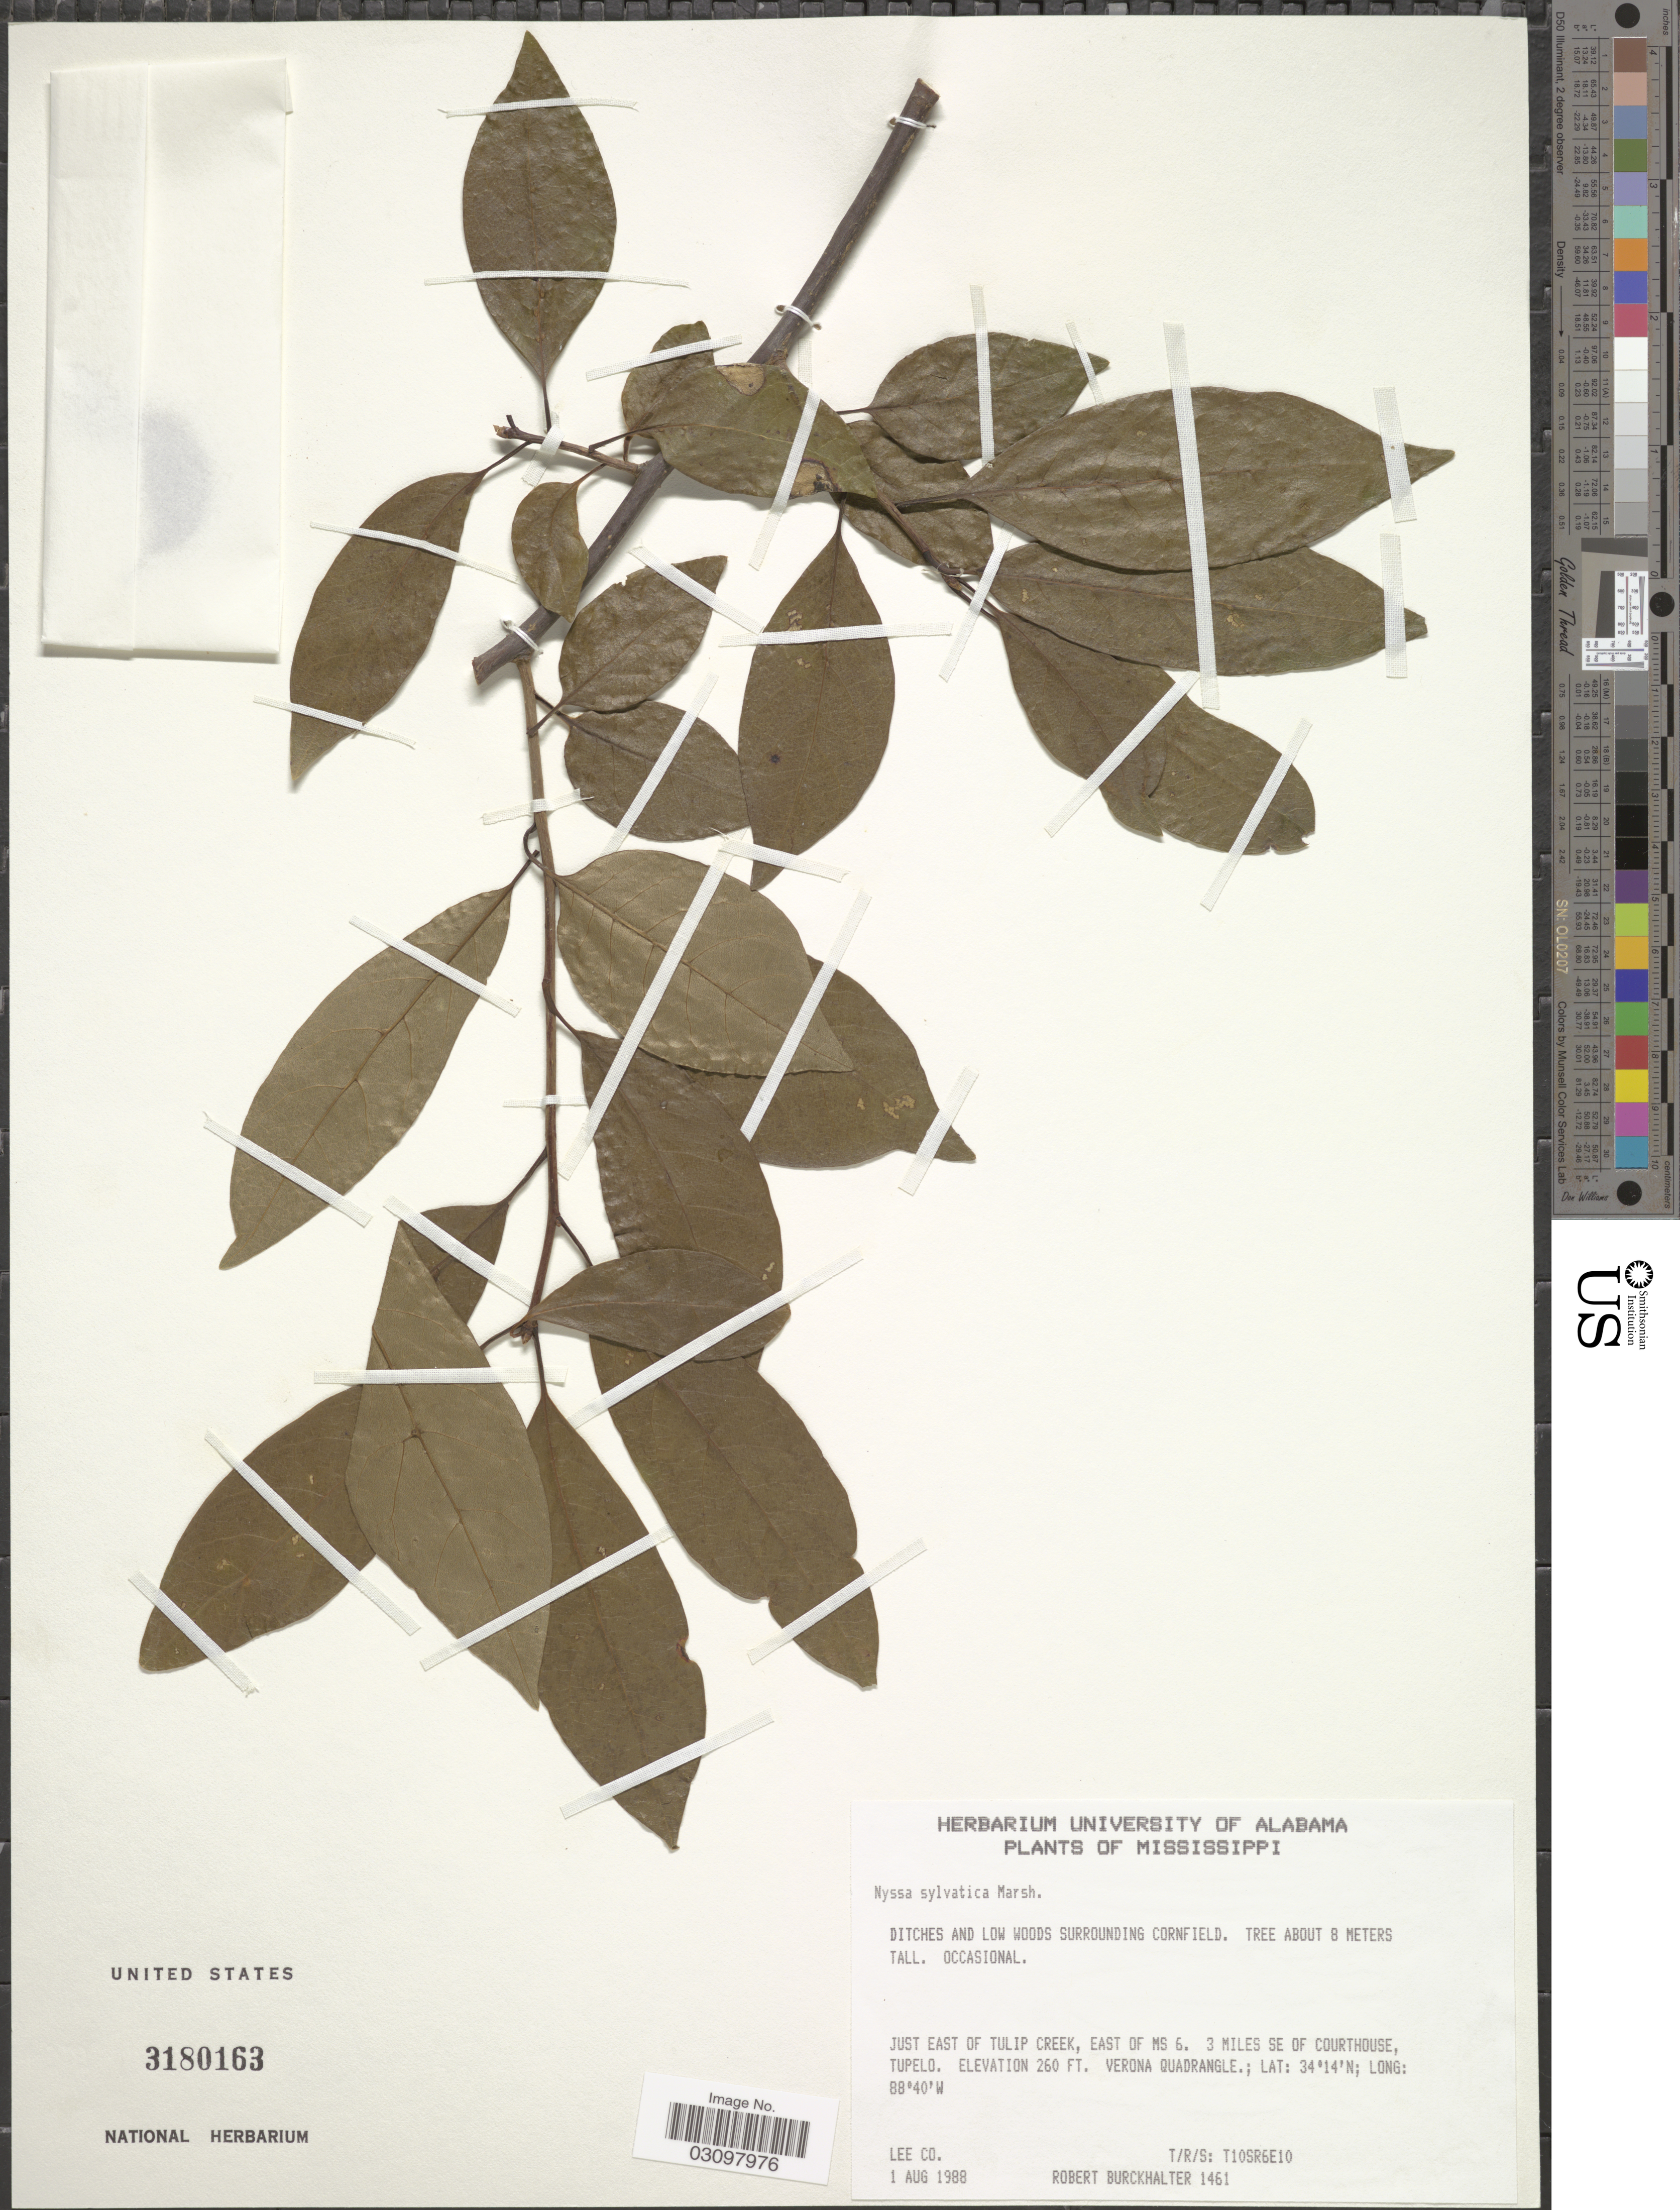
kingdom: Plantae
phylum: Tracheophyta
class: Magnoliopsida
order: Cornales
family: Nyssaceae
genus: Nyssa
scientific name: Nyssa sylvatica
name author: Marshall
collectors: R. Burckhalter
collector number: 1461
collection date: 1988-08-01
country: United States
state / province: Mississippi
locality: Just east of Tulip Creek, East of MS 6. 3 miles SE of Courthouse, Tupelo. Verona Quadrangle. Lee Co. T/R/S: T10SR6E10.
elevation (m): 79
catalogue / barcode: US 3180163